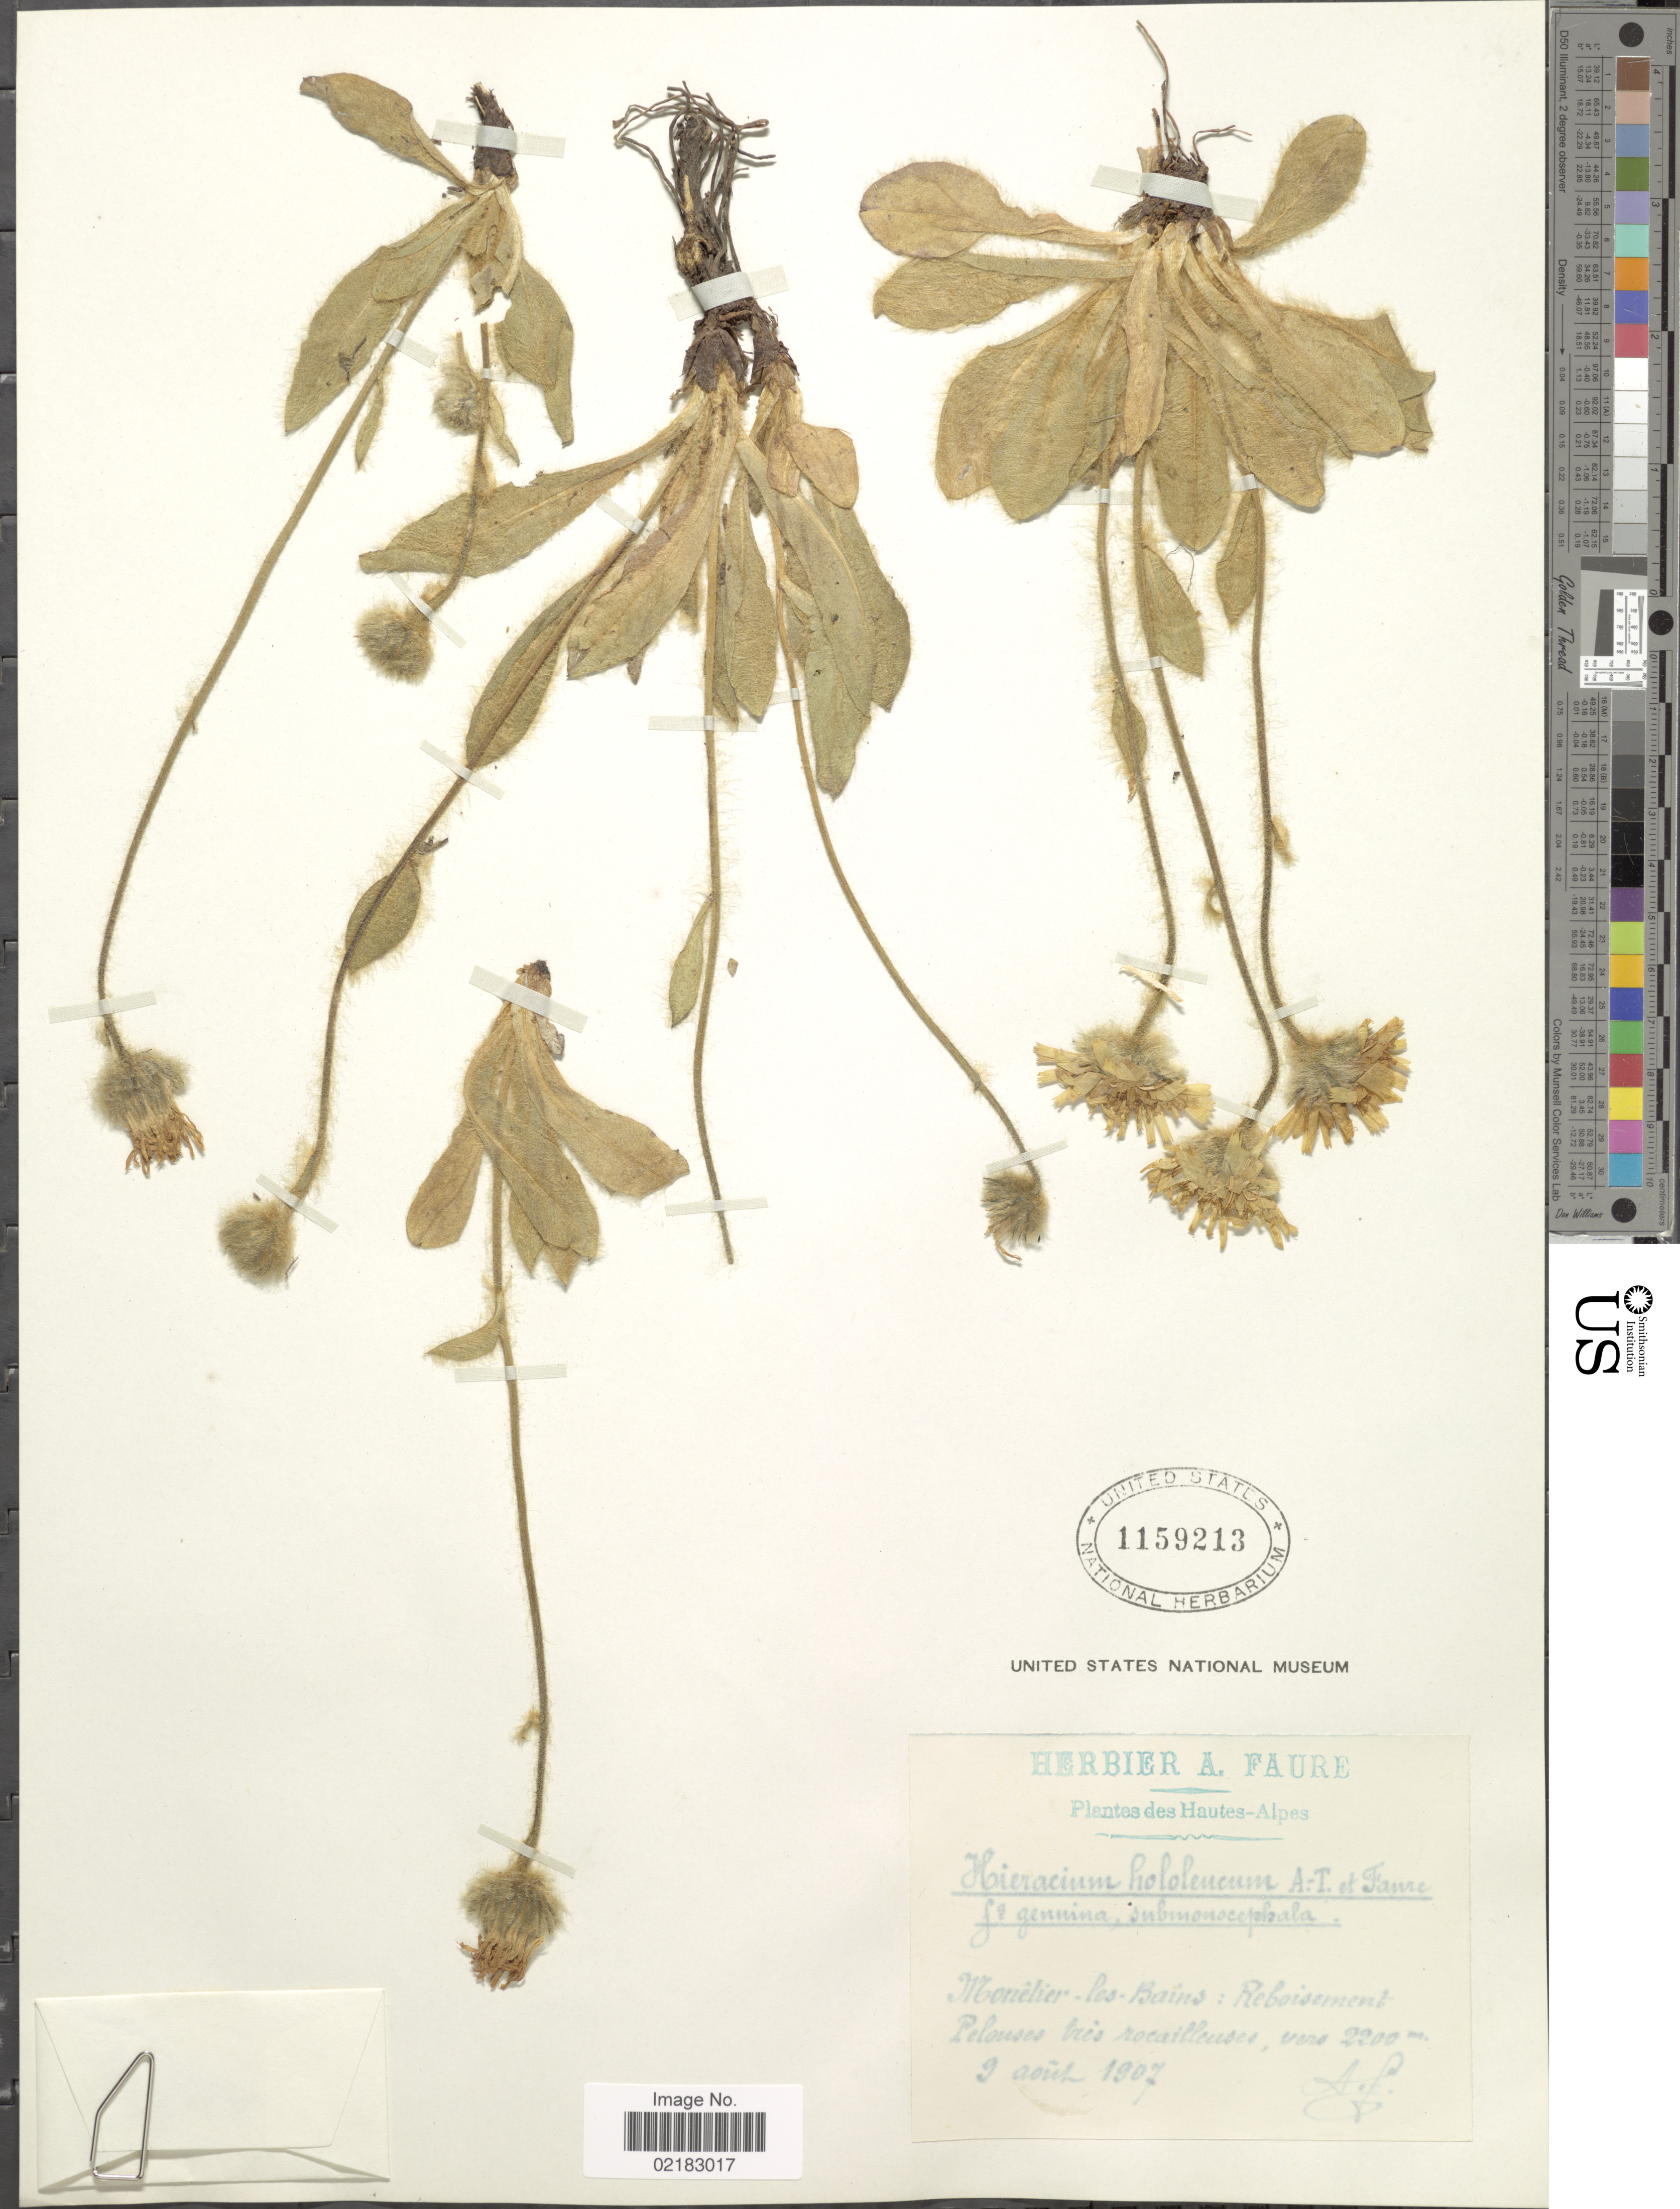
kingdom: Plantae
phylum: Tracheophyta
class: Magnoliopsida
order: Asterales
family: Asteraceae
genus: Hieracium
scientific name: Hieracium hololeucum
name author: Arvet-Touvet & A. Faure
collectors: A. Faure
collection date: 1907-08-09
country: France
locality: Hautes Alpes, Monelier-les Bains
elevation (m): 2200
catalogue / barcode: US 159213